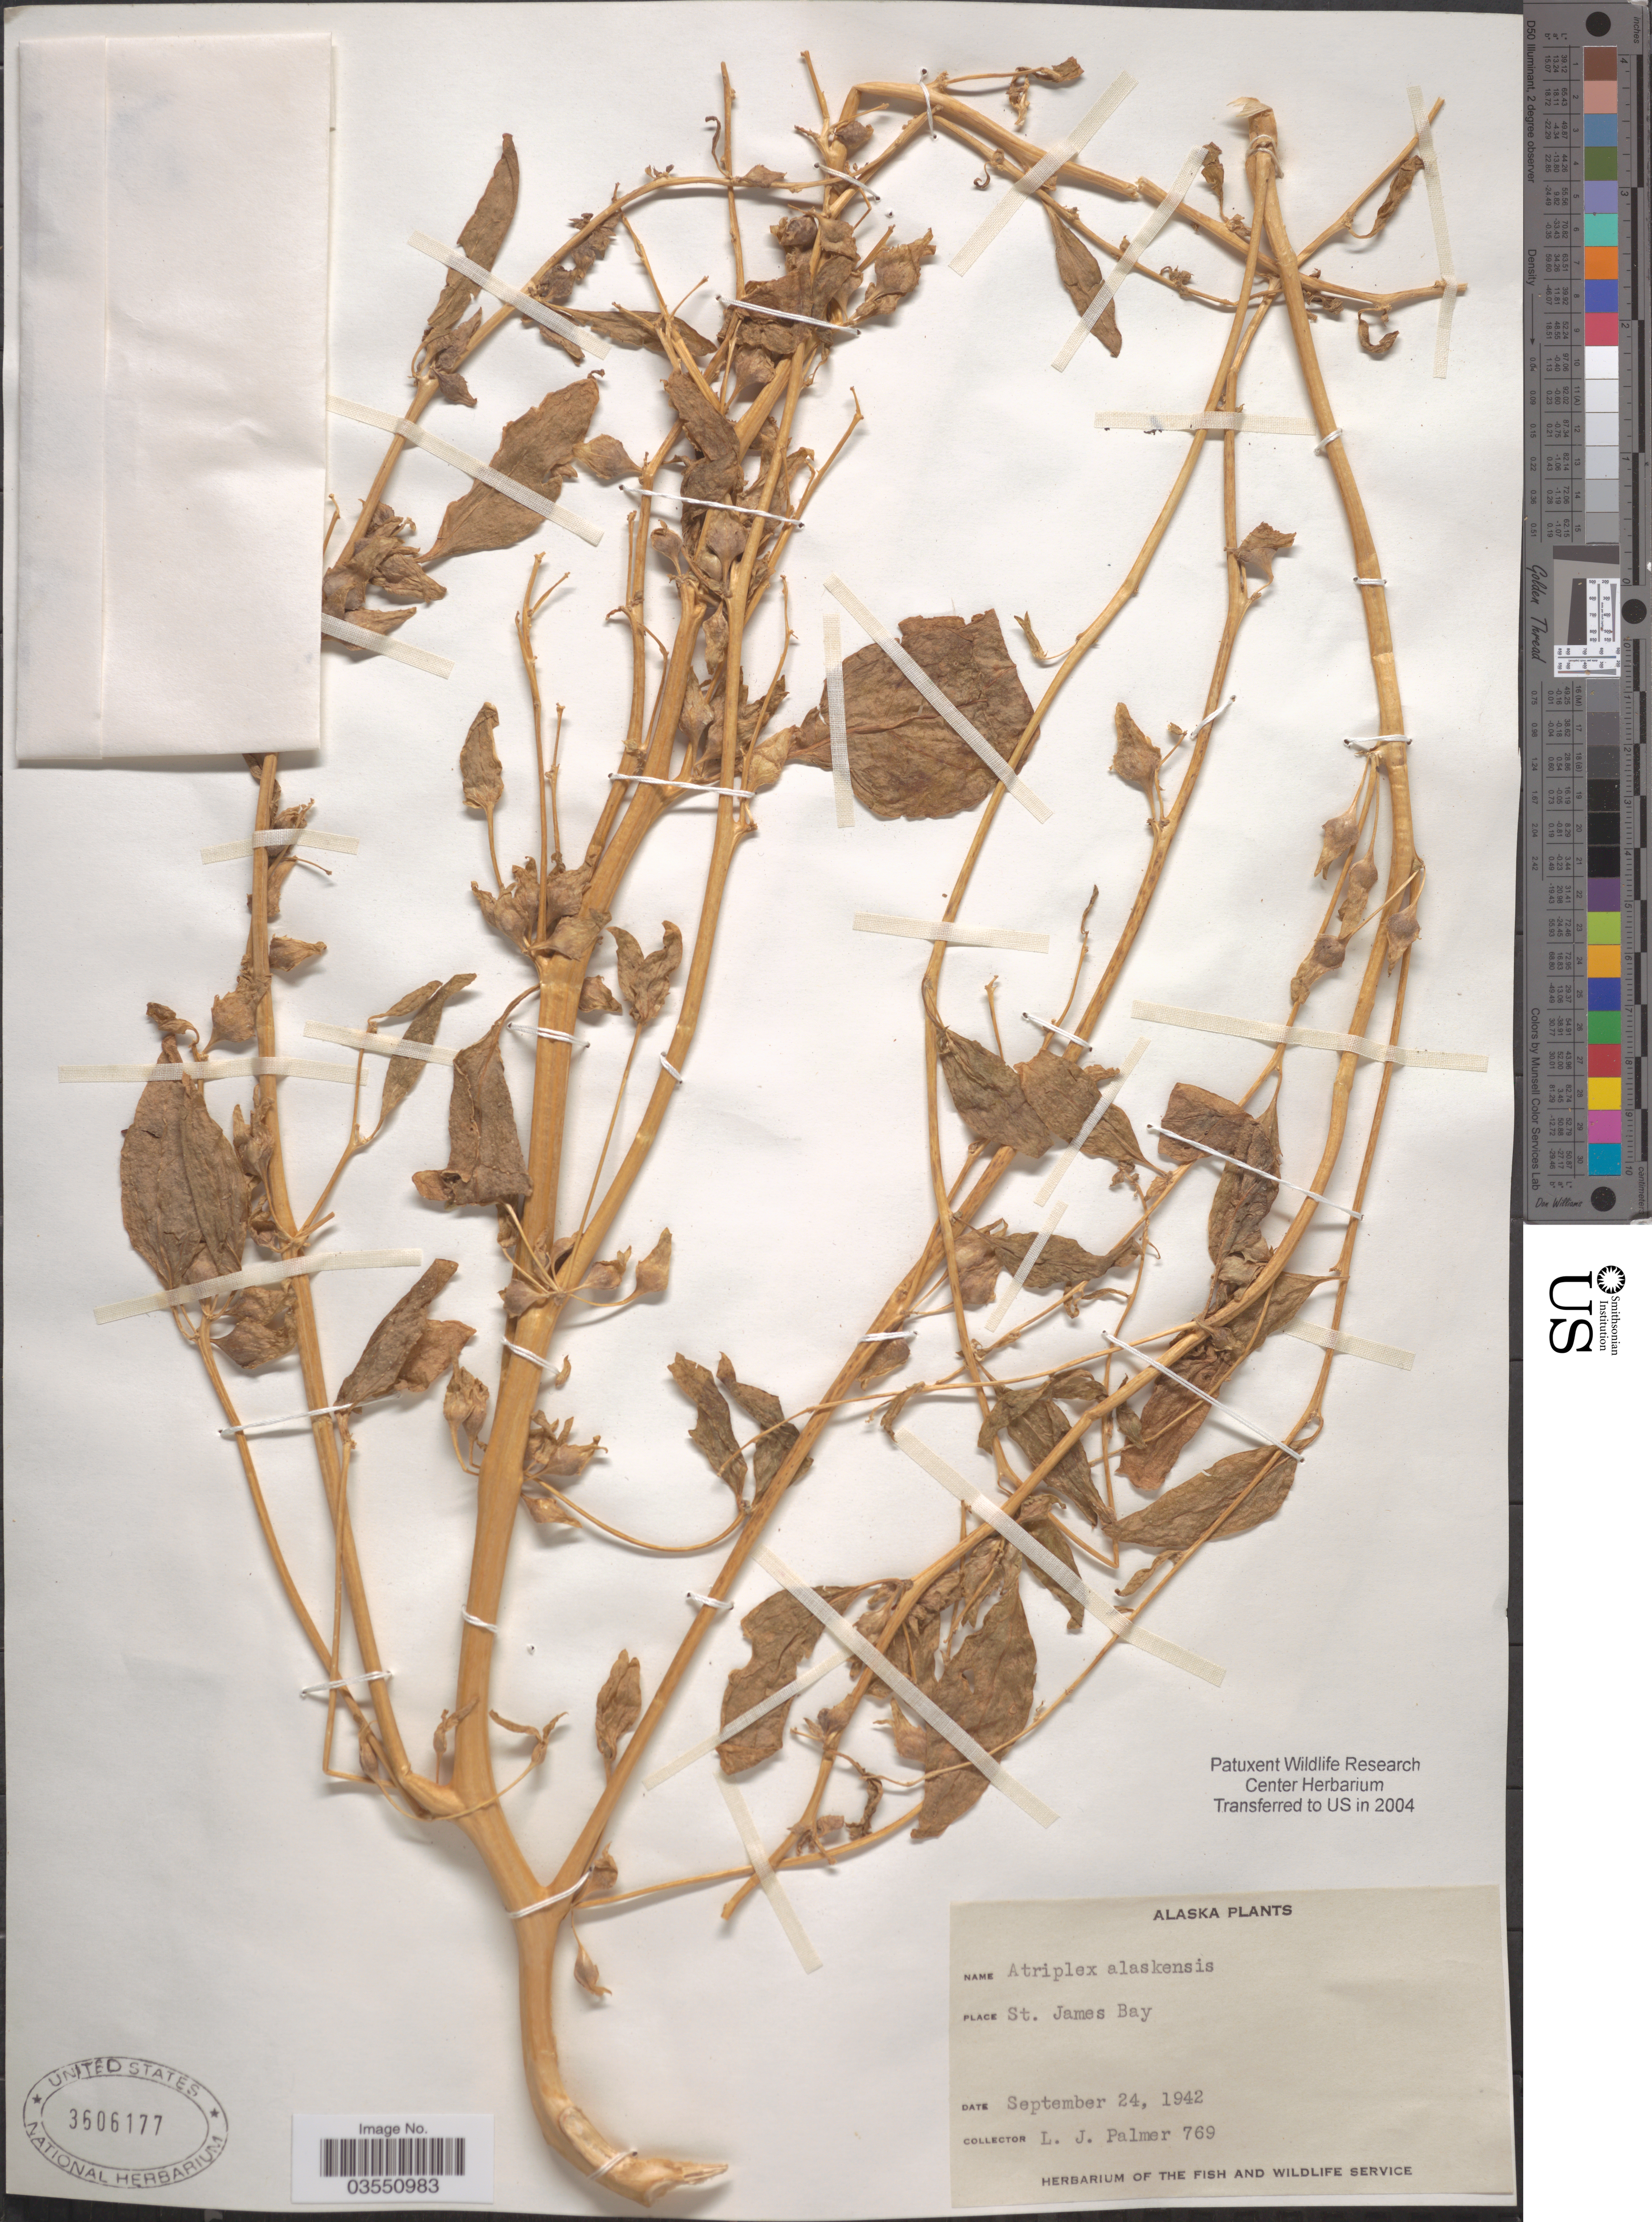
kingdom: Plantae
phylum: Tracheophyta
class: Magnoliopsida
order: Caryophyllales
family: Amaranthaceae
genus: Atriplex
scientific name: Atriplex alaskensis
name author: S. Watson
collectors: L. J. Palmer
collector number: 769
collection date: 1942-09-24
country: United States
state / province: Alaska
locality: St. James Bay.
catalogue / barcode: US 3606177